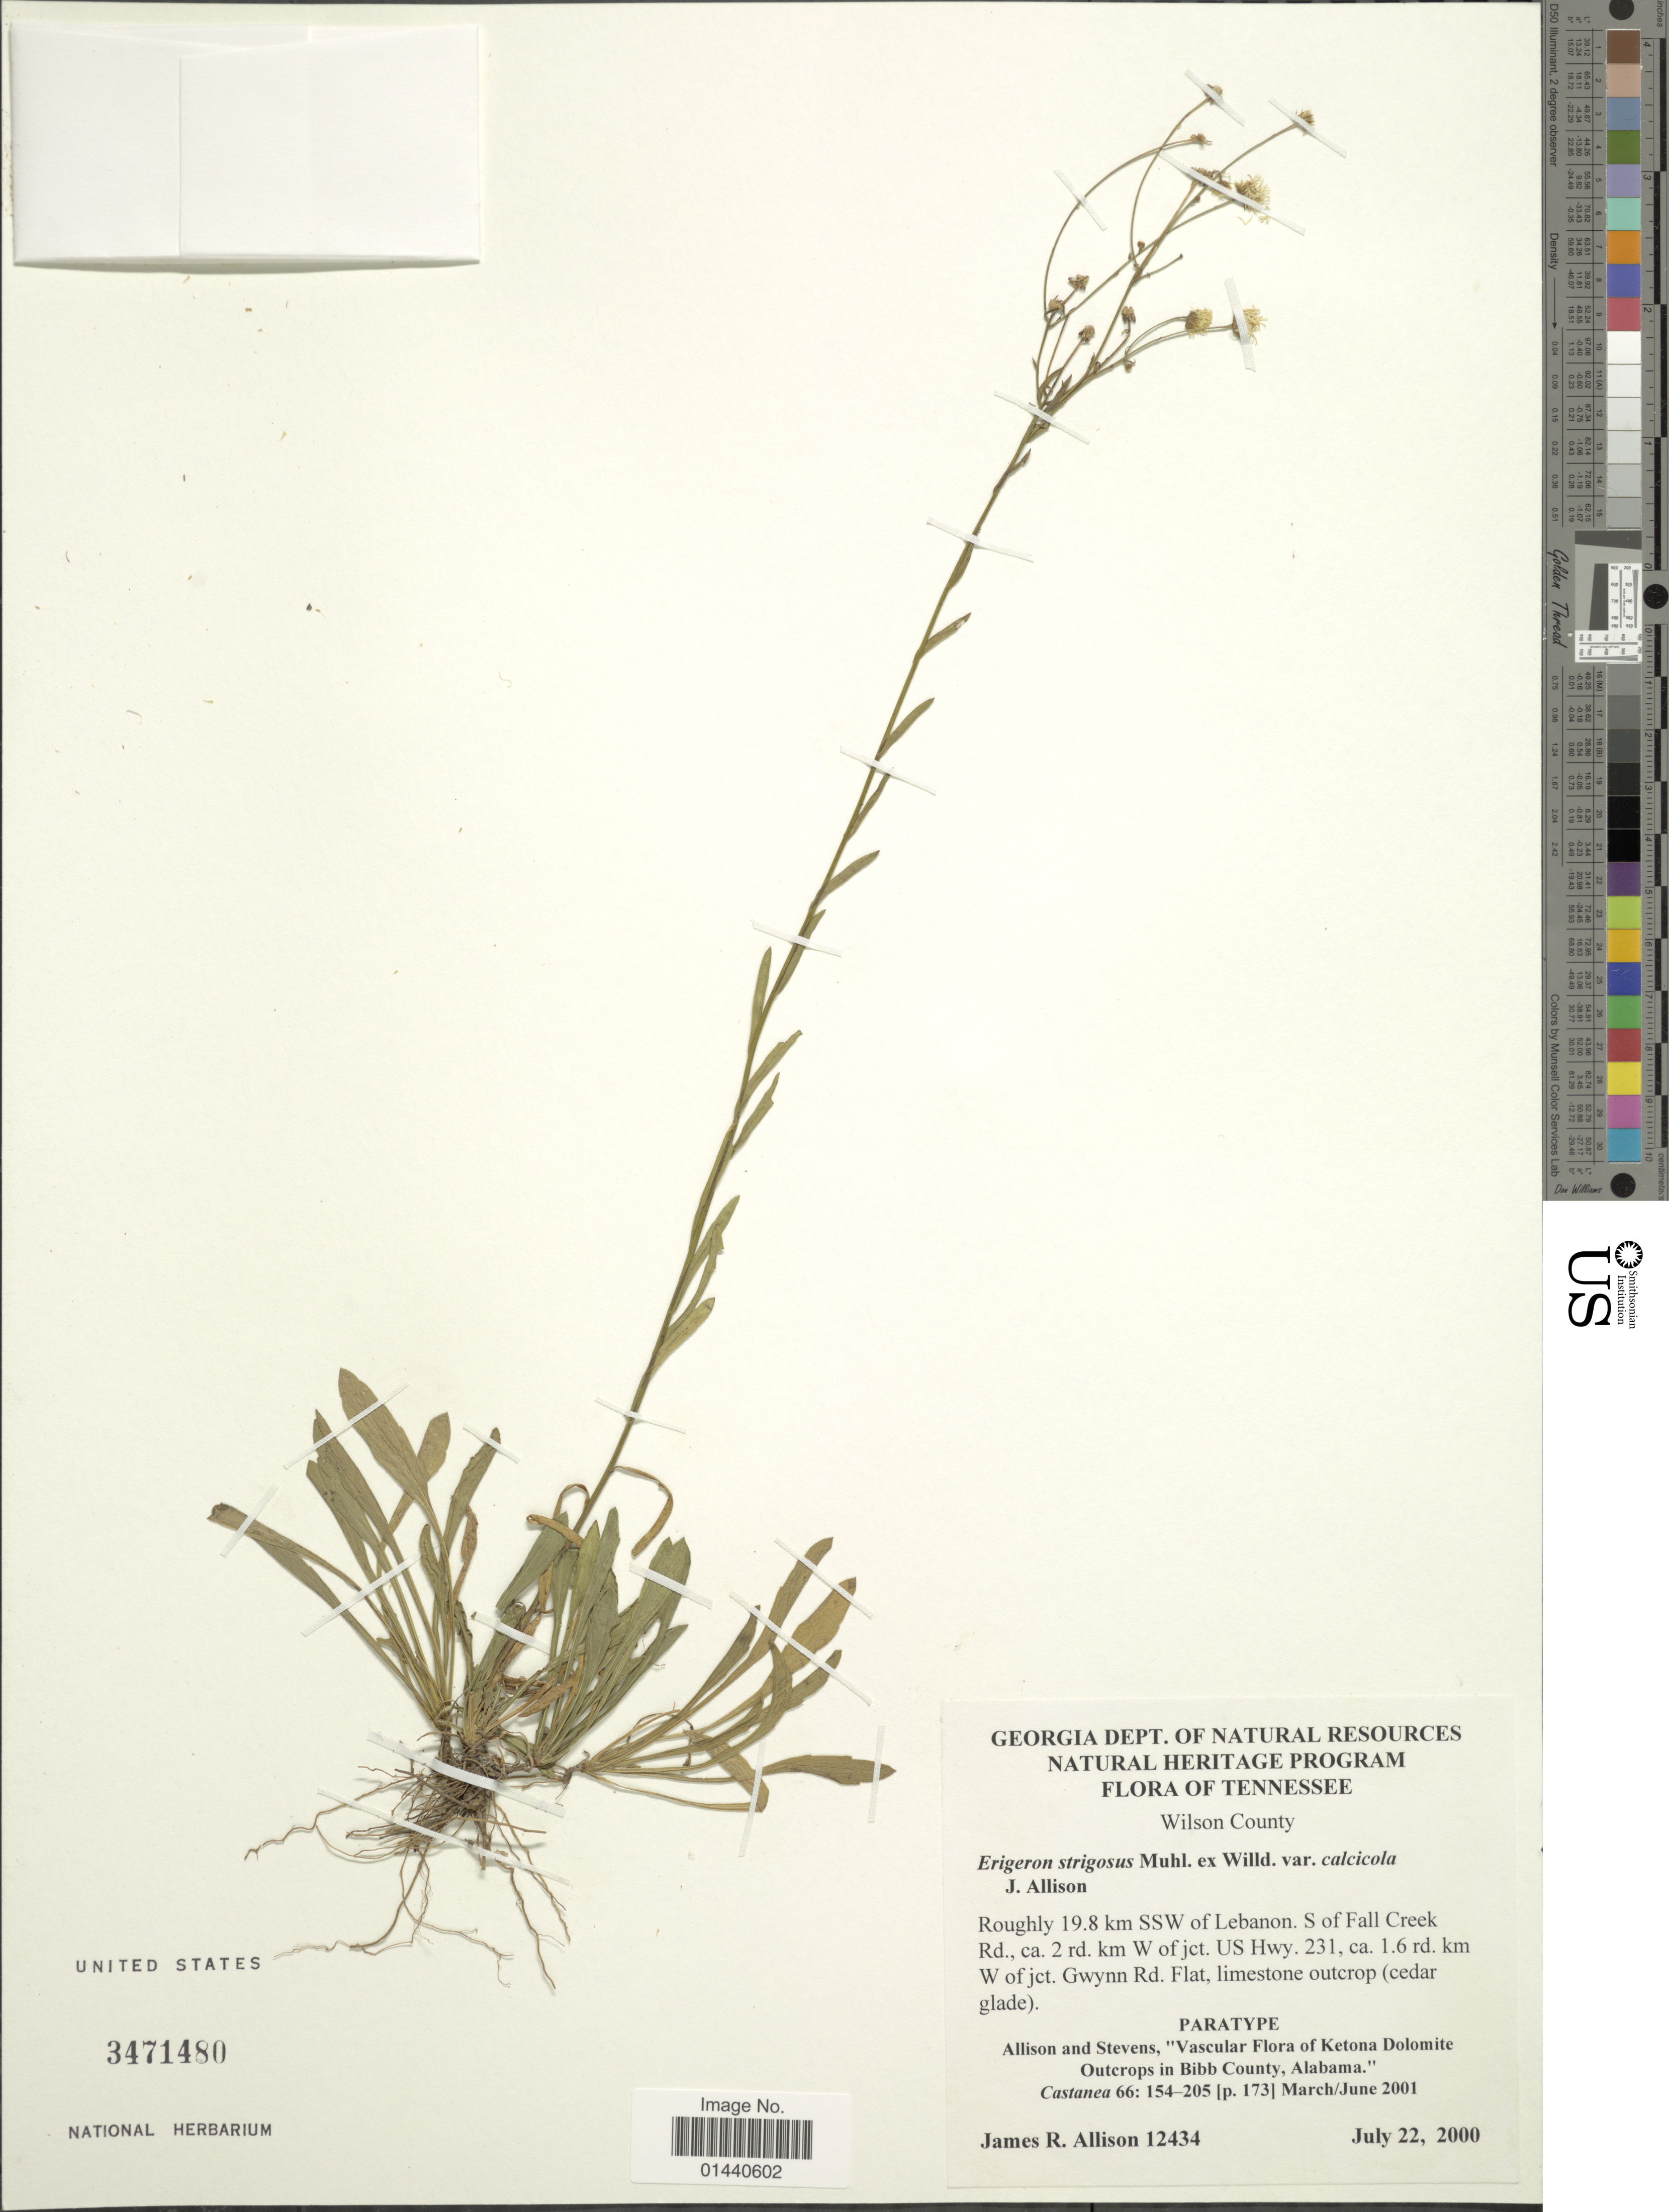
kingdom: Plantae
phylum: Tracheophyta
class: Magnoliopsida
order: Asterales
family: Asteraceae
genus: Erigeron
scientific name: Erigeron strigosus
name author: Muhl. ex Willd.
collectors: J. R. Allison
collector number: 12434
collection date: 2000-07-22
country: United States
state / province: Tennessee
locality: Wilson County. Roughly 19.8 km SSW of Lebanon. S of Fall Creek Rd., ca. 2 rd. km W of jct. US Hwy. 231, ca. 1.6 rd.km W of jct. Gwynn Rd.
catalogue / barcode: US 3471480